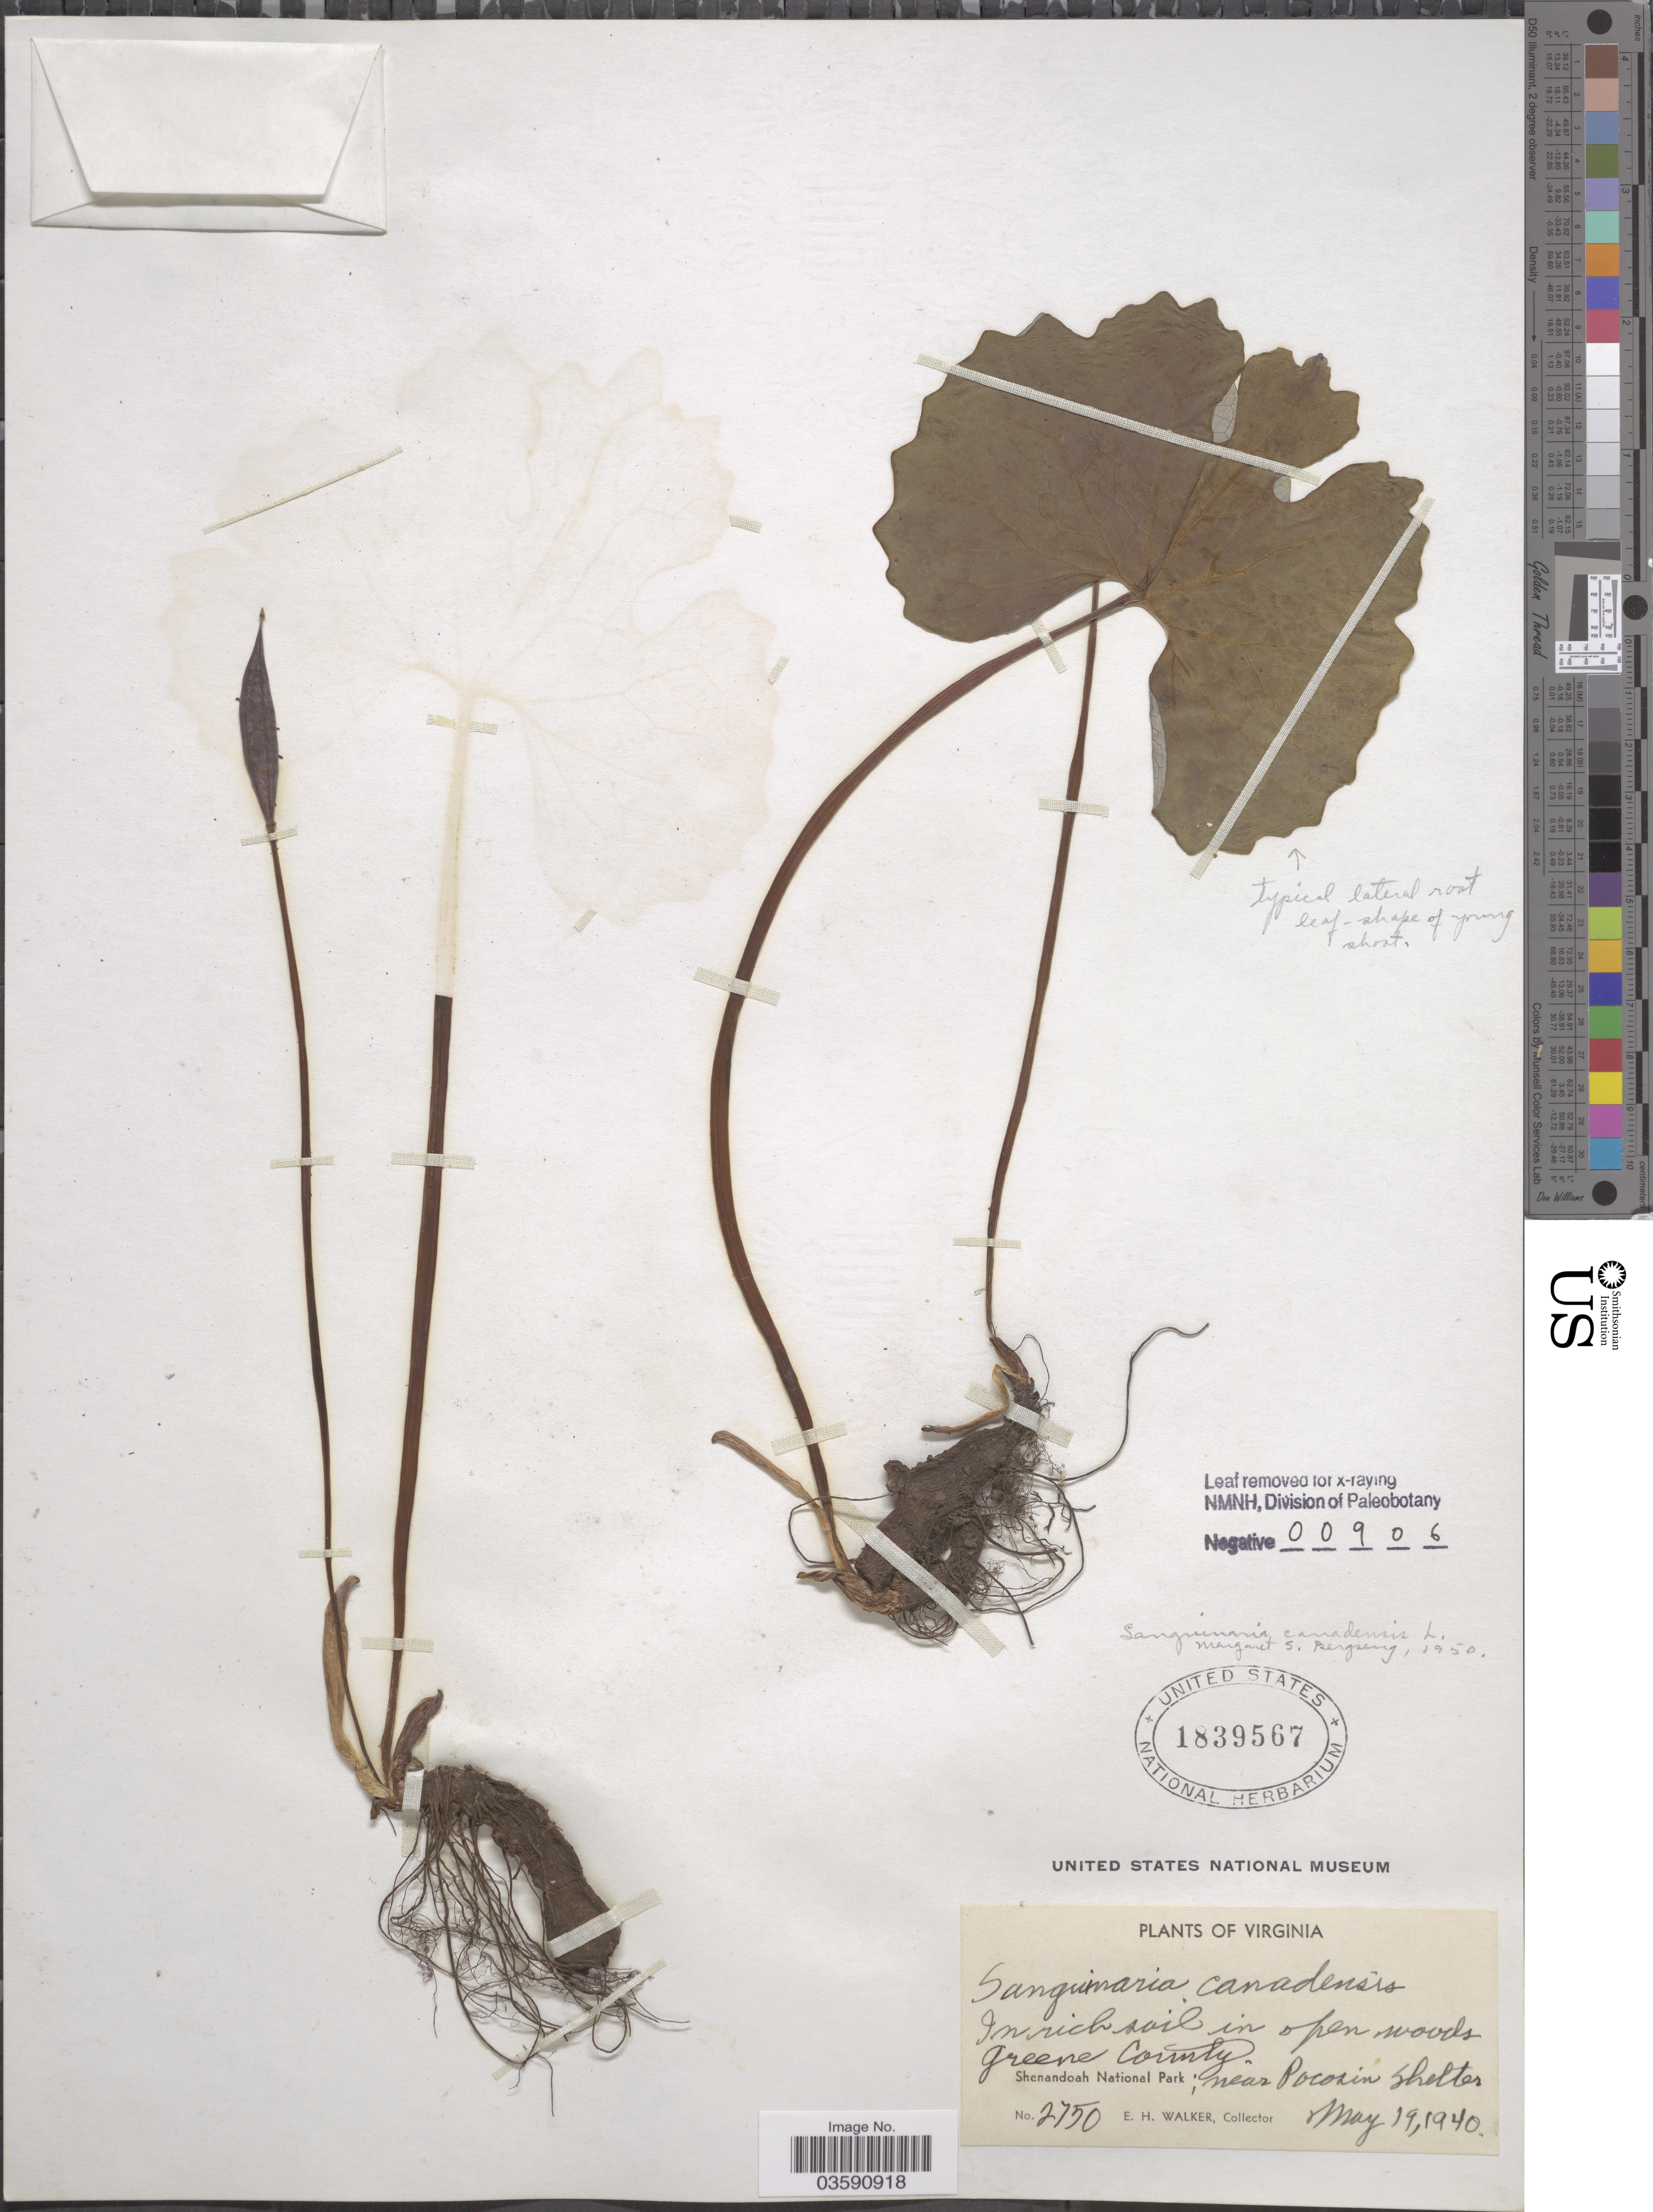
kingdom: Plantae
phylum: Tracheophyta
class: Magnoliopsida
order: Ranunculales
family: Papaveraceae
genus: Sanguinaria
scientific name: Sanguinaria canadensis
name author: L.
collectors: E. H. Walker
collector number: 2750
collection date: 1940-05-19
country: United States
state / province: Virginia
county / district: Greene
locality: Greene County. Shenandoah National Park; near Pocozin Shelter.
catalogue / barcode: US 1839567